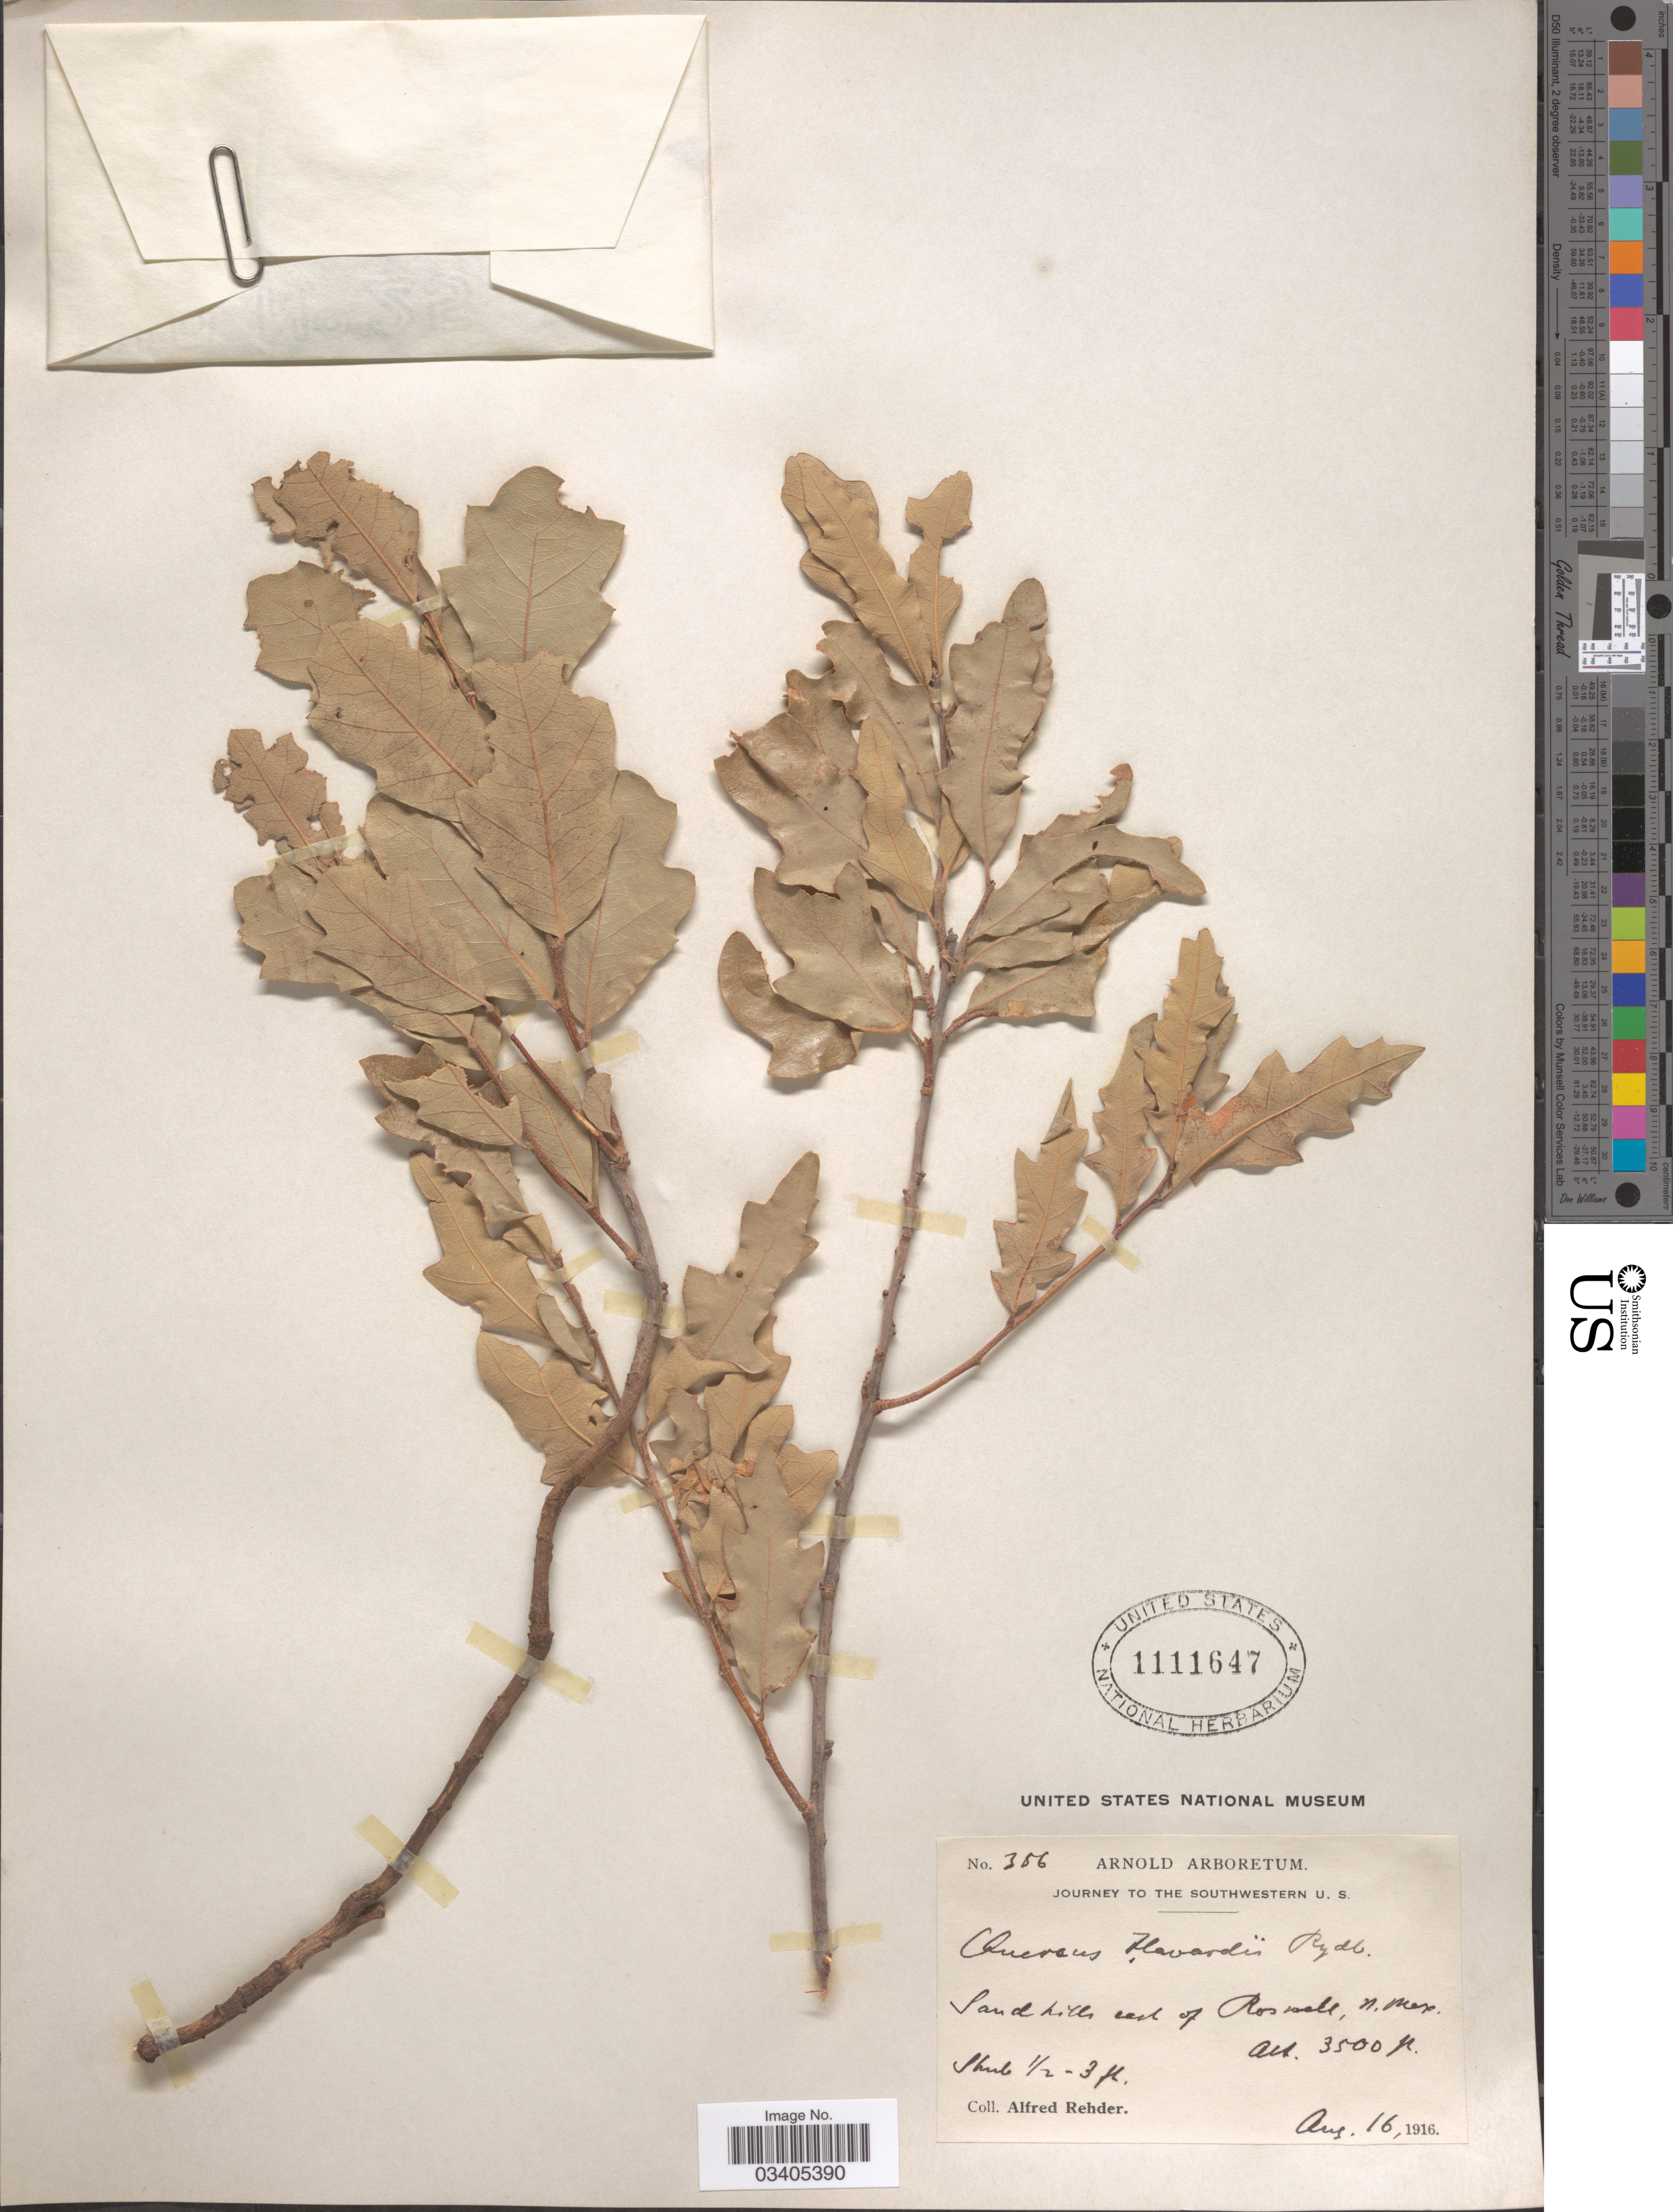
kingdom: Plantae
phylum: Tracheophyta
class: Magnoliopsida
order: Fagales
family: Fagaceae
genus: Quercus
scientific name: Quercus havardii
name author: Rydb.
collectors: A. Rehder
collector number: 356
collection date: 1916-08-16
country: United States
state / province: New Mexico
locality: Southwestern. Sand hills east of Roswell.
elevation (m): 1067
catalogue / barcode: US 1111647